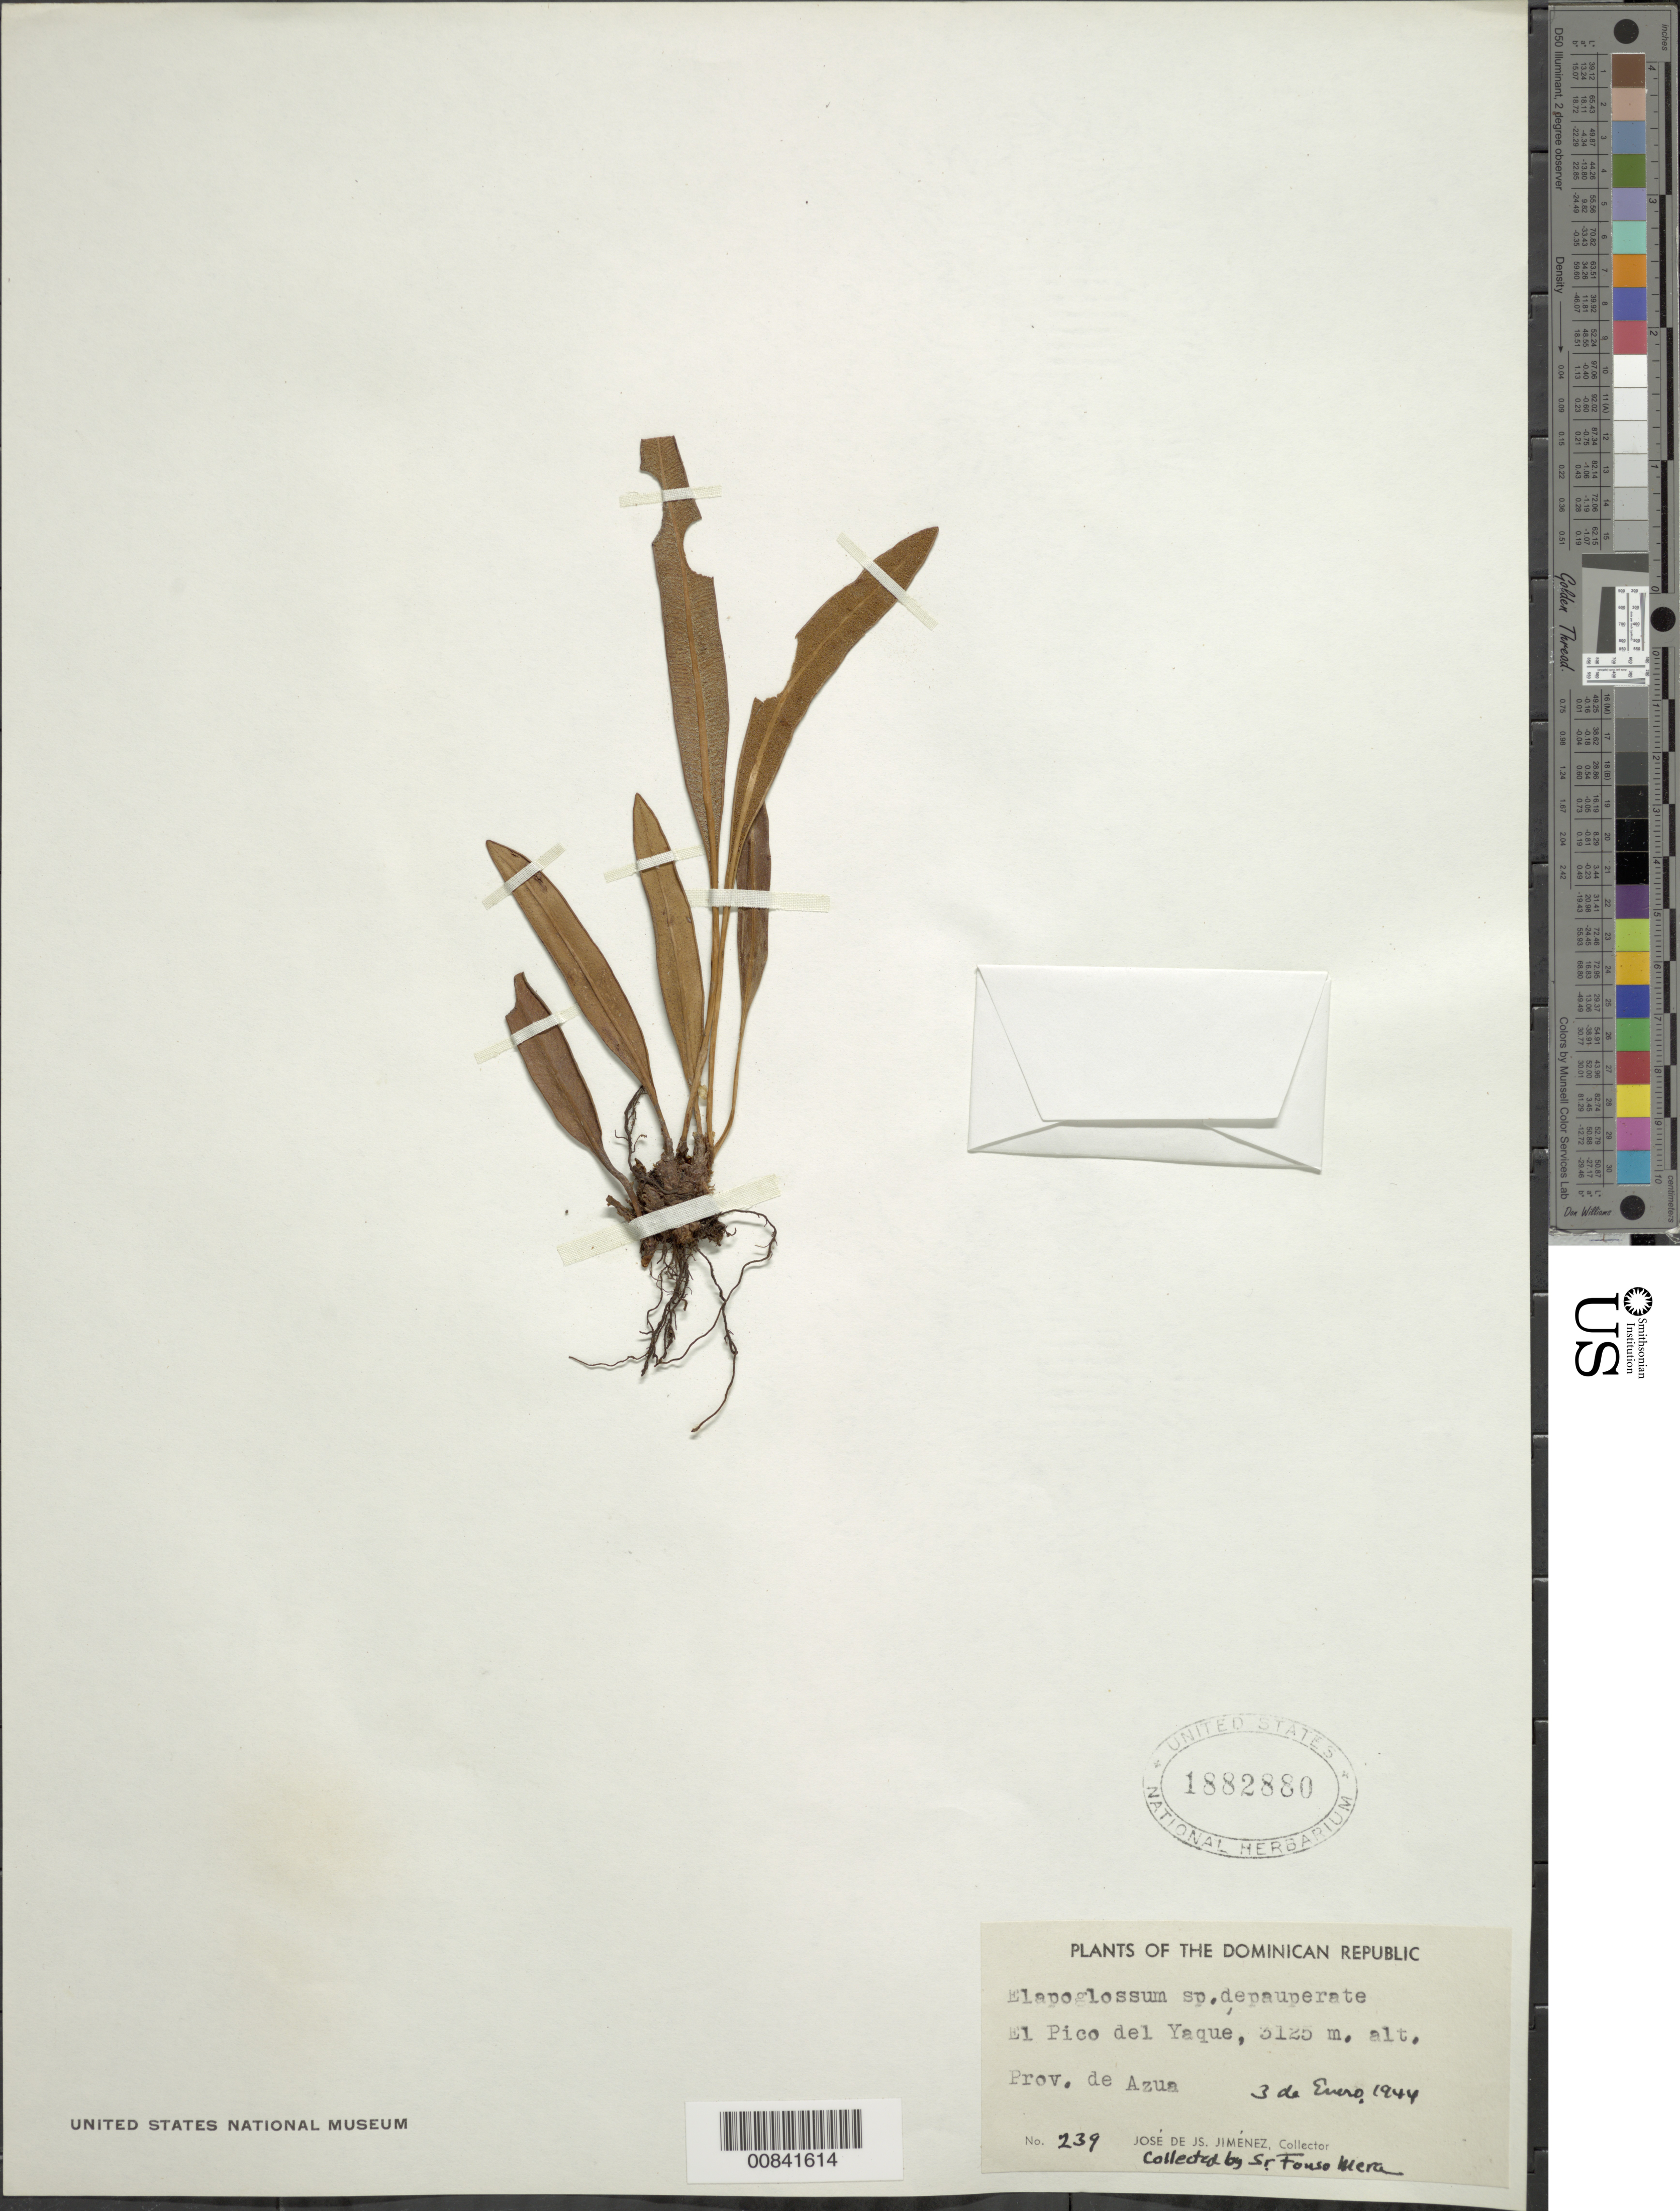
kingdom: Plantae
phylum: Tracheophyta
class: Polypodiopsida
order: Polypodiales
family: Dryopteridaceae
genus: Elaphoglossum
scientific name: Elaphoglossum leptophyllum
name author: (Fée) T. Moore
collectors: F. Mera & J. J. Jiménez Almonte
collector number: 239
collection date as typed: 03 Jan 1944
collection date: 1944-01-03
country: Dominican Republic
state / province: Azua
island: Hispaniola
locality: El Pico del Yaque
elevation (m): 3125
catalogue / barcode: US 1882880